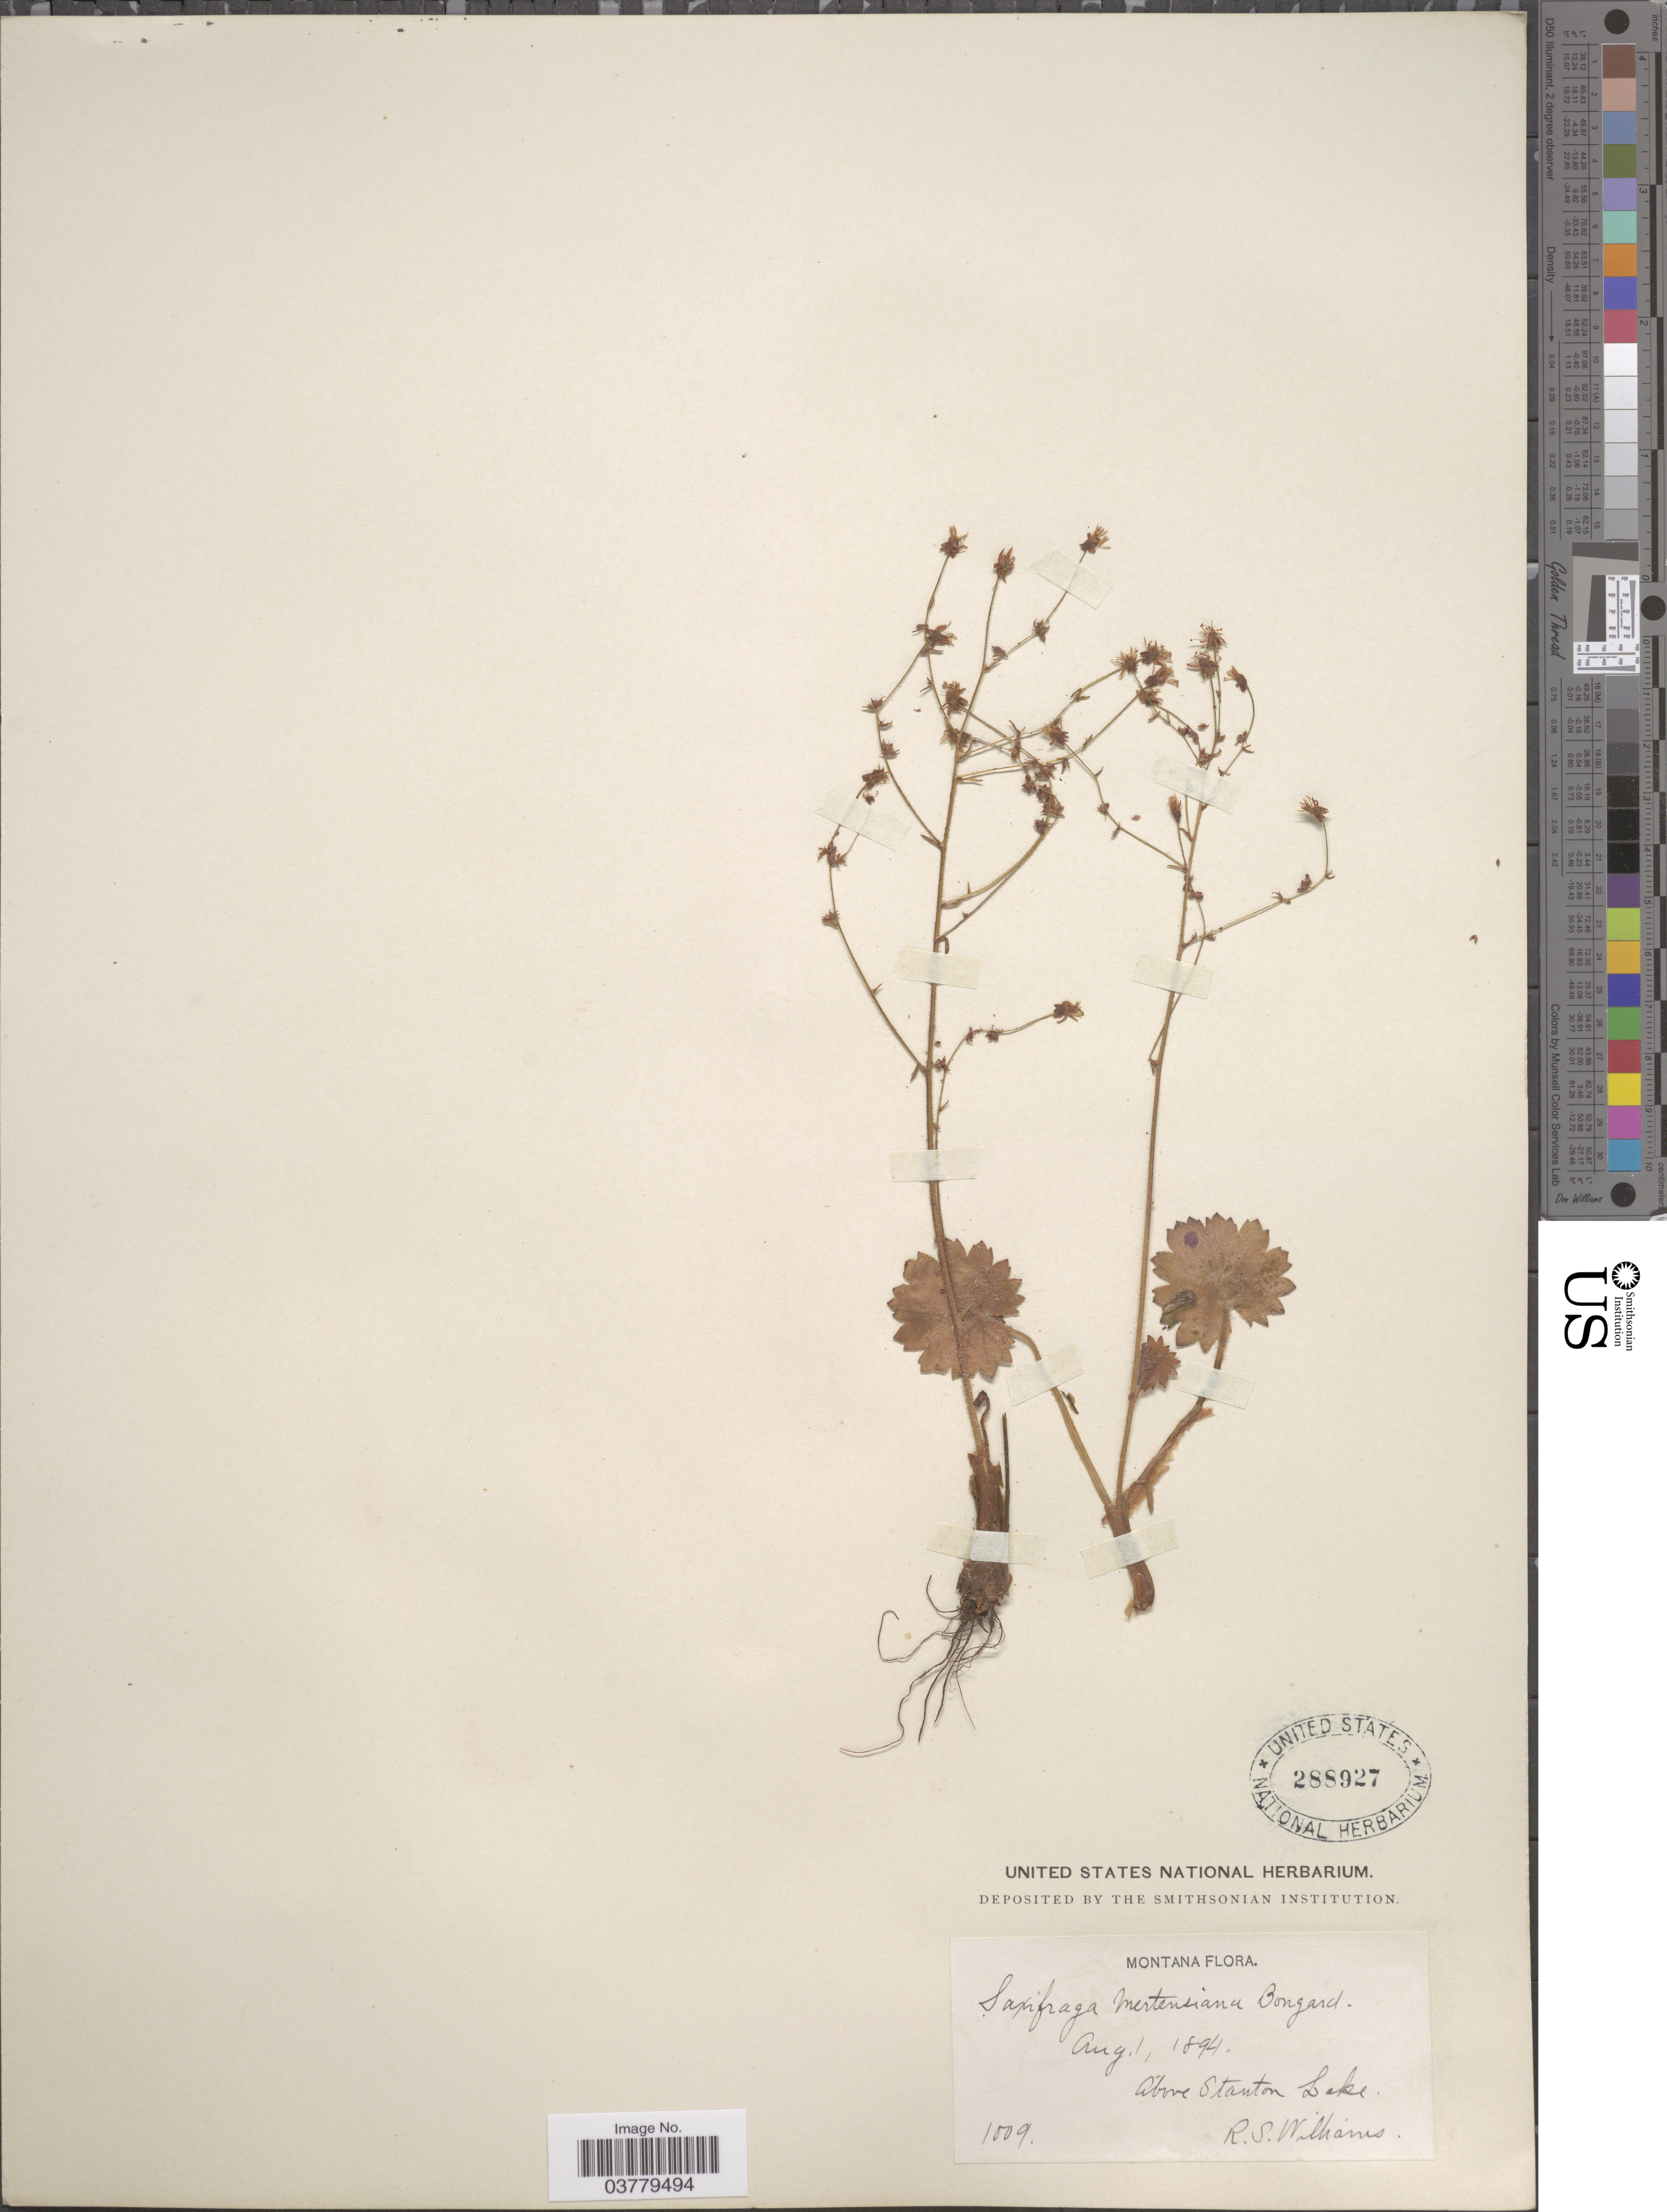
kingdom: Plantae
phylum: Tracheophyta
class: Magnoliopsida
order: Saxifragales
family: Saxifragaceae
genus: Saxifraga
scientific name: Saxifraga mertensiana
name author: Bong.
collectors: R. S. Williams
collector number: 1009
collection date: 1894-08-01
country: United States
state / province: Montana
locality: Above Stanton Lake.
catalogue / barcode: US 288927